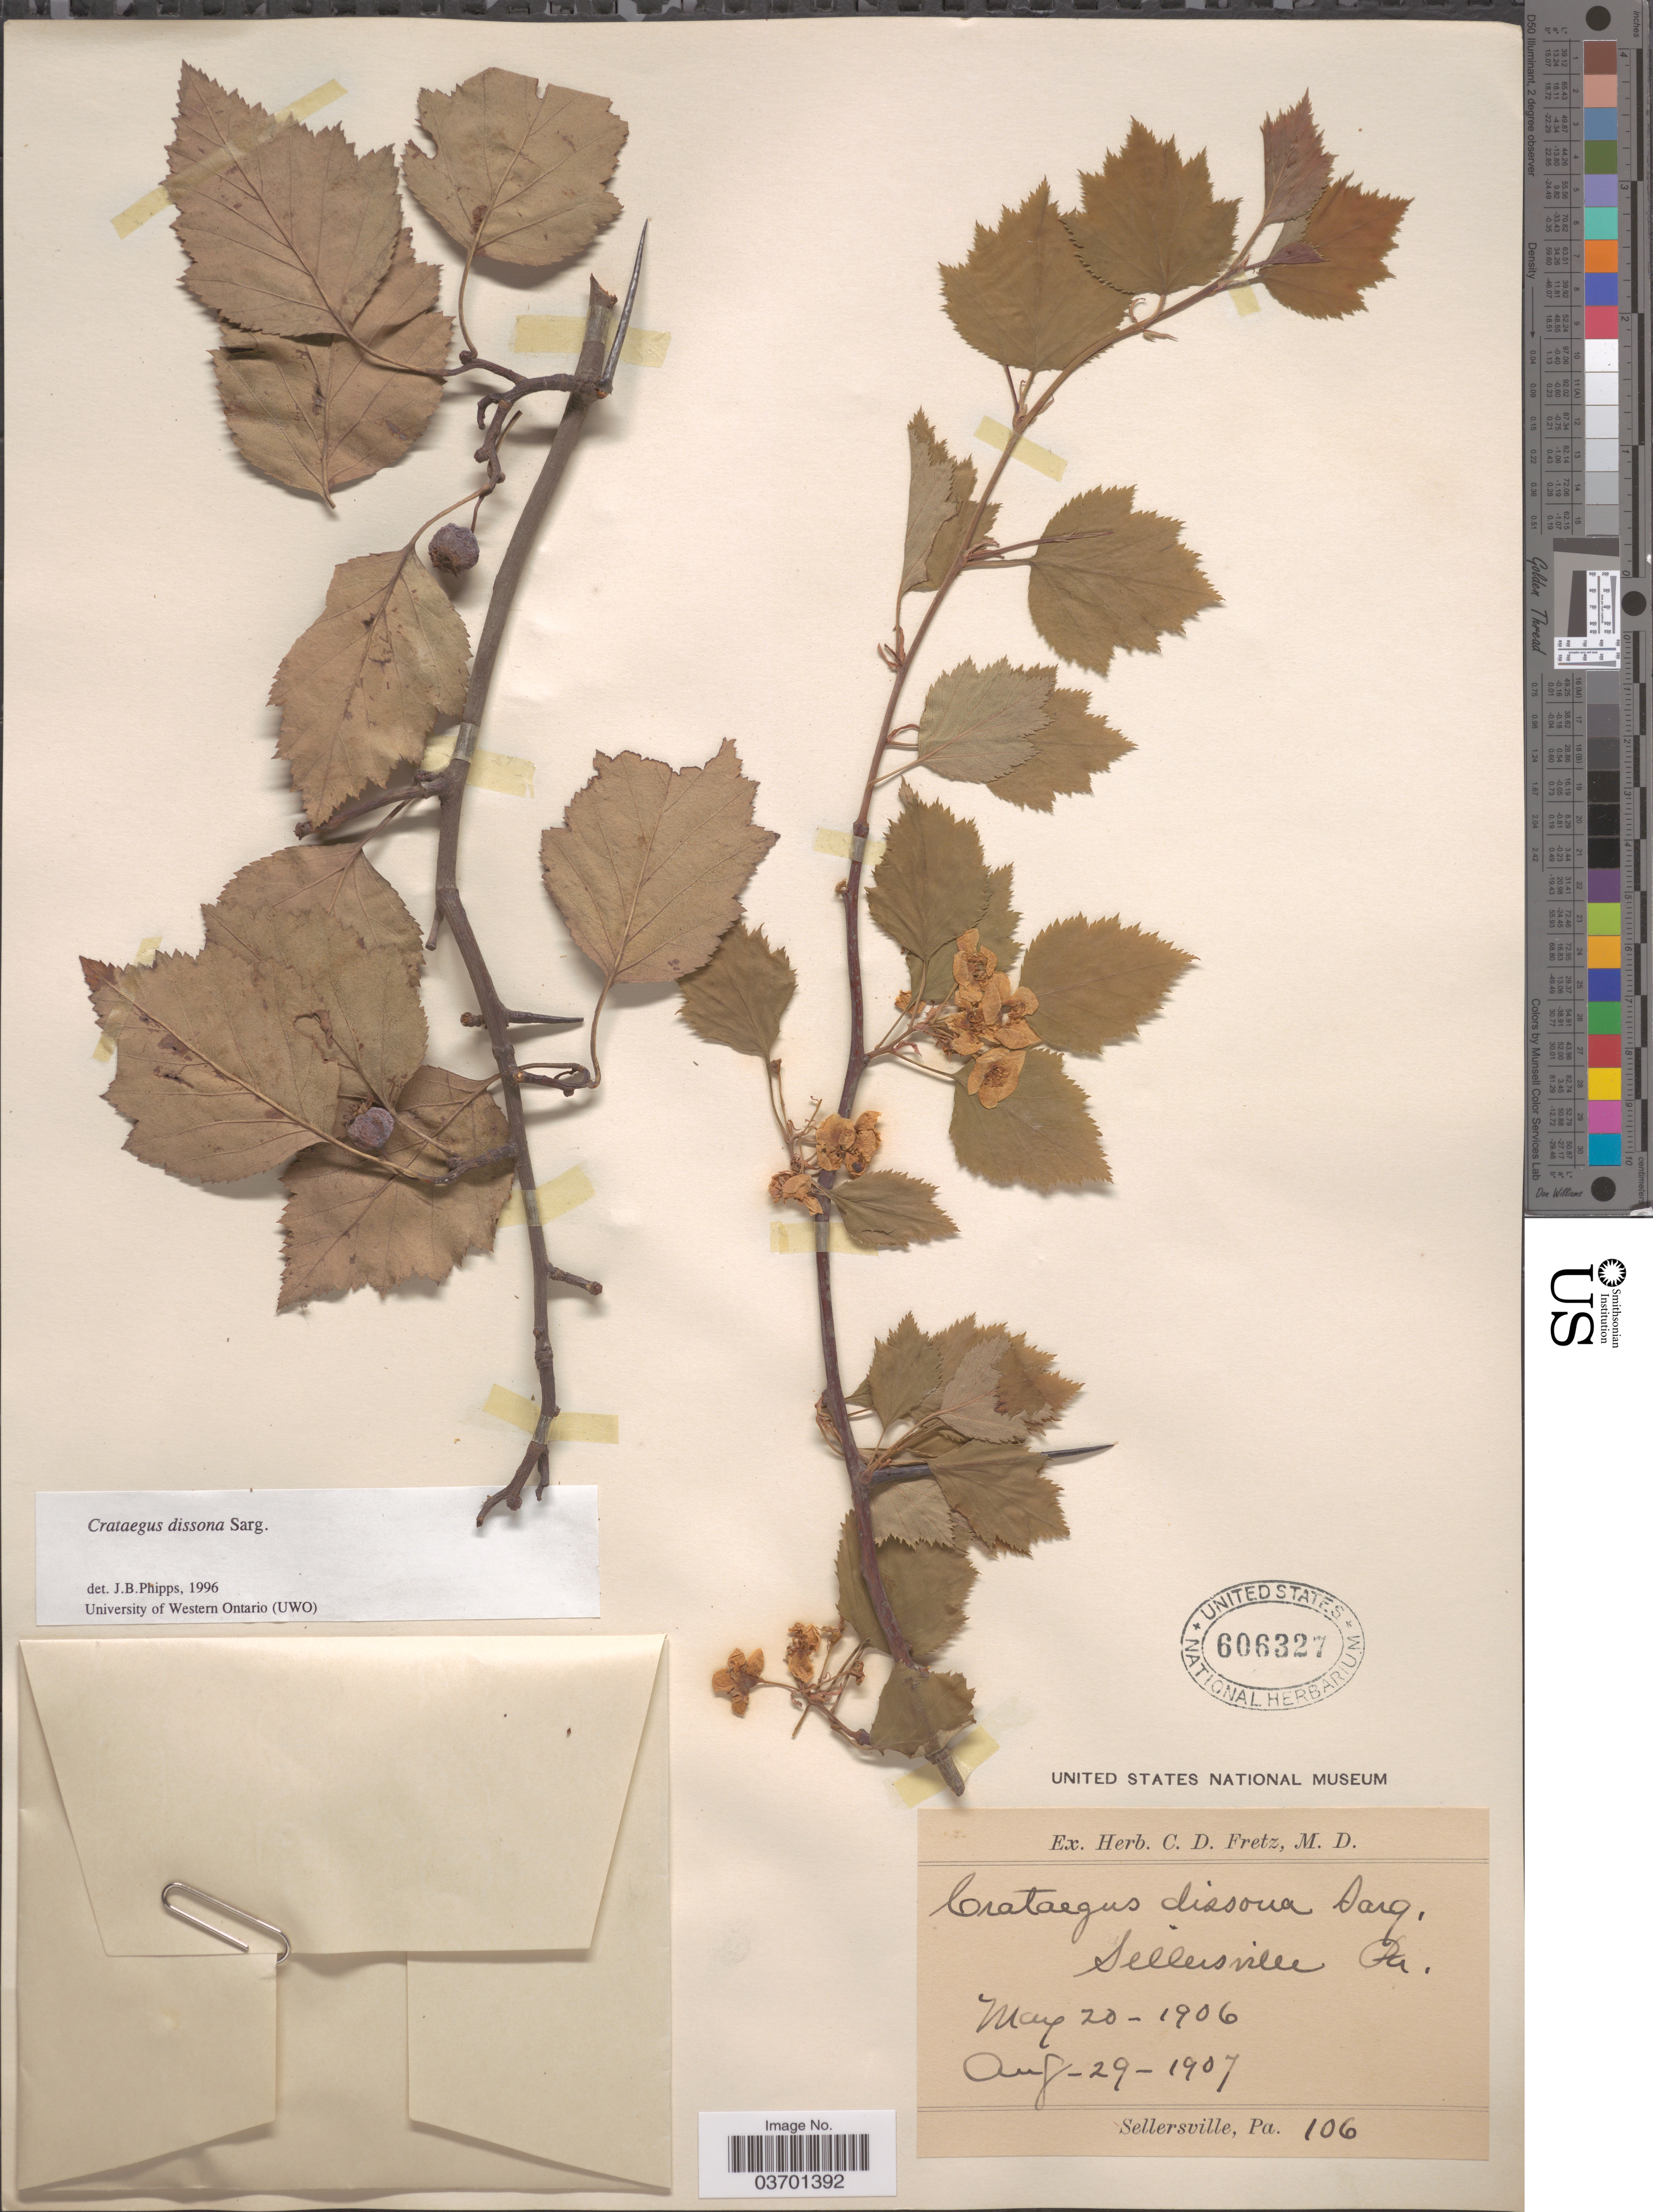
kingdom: Plantae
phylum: Tracheophyta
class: Magnoliopsida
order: Rosales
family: Rosaceae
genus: Crataegus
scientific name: Crataegus pruinosa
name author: (H.L. Wendl.) K. Koch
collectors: ex herb. C.D. Fretz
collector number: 106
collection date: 1906-05-20/1907-08-29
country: United States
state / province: Pennsylvania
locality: Sellersville.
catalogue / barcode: US 606327